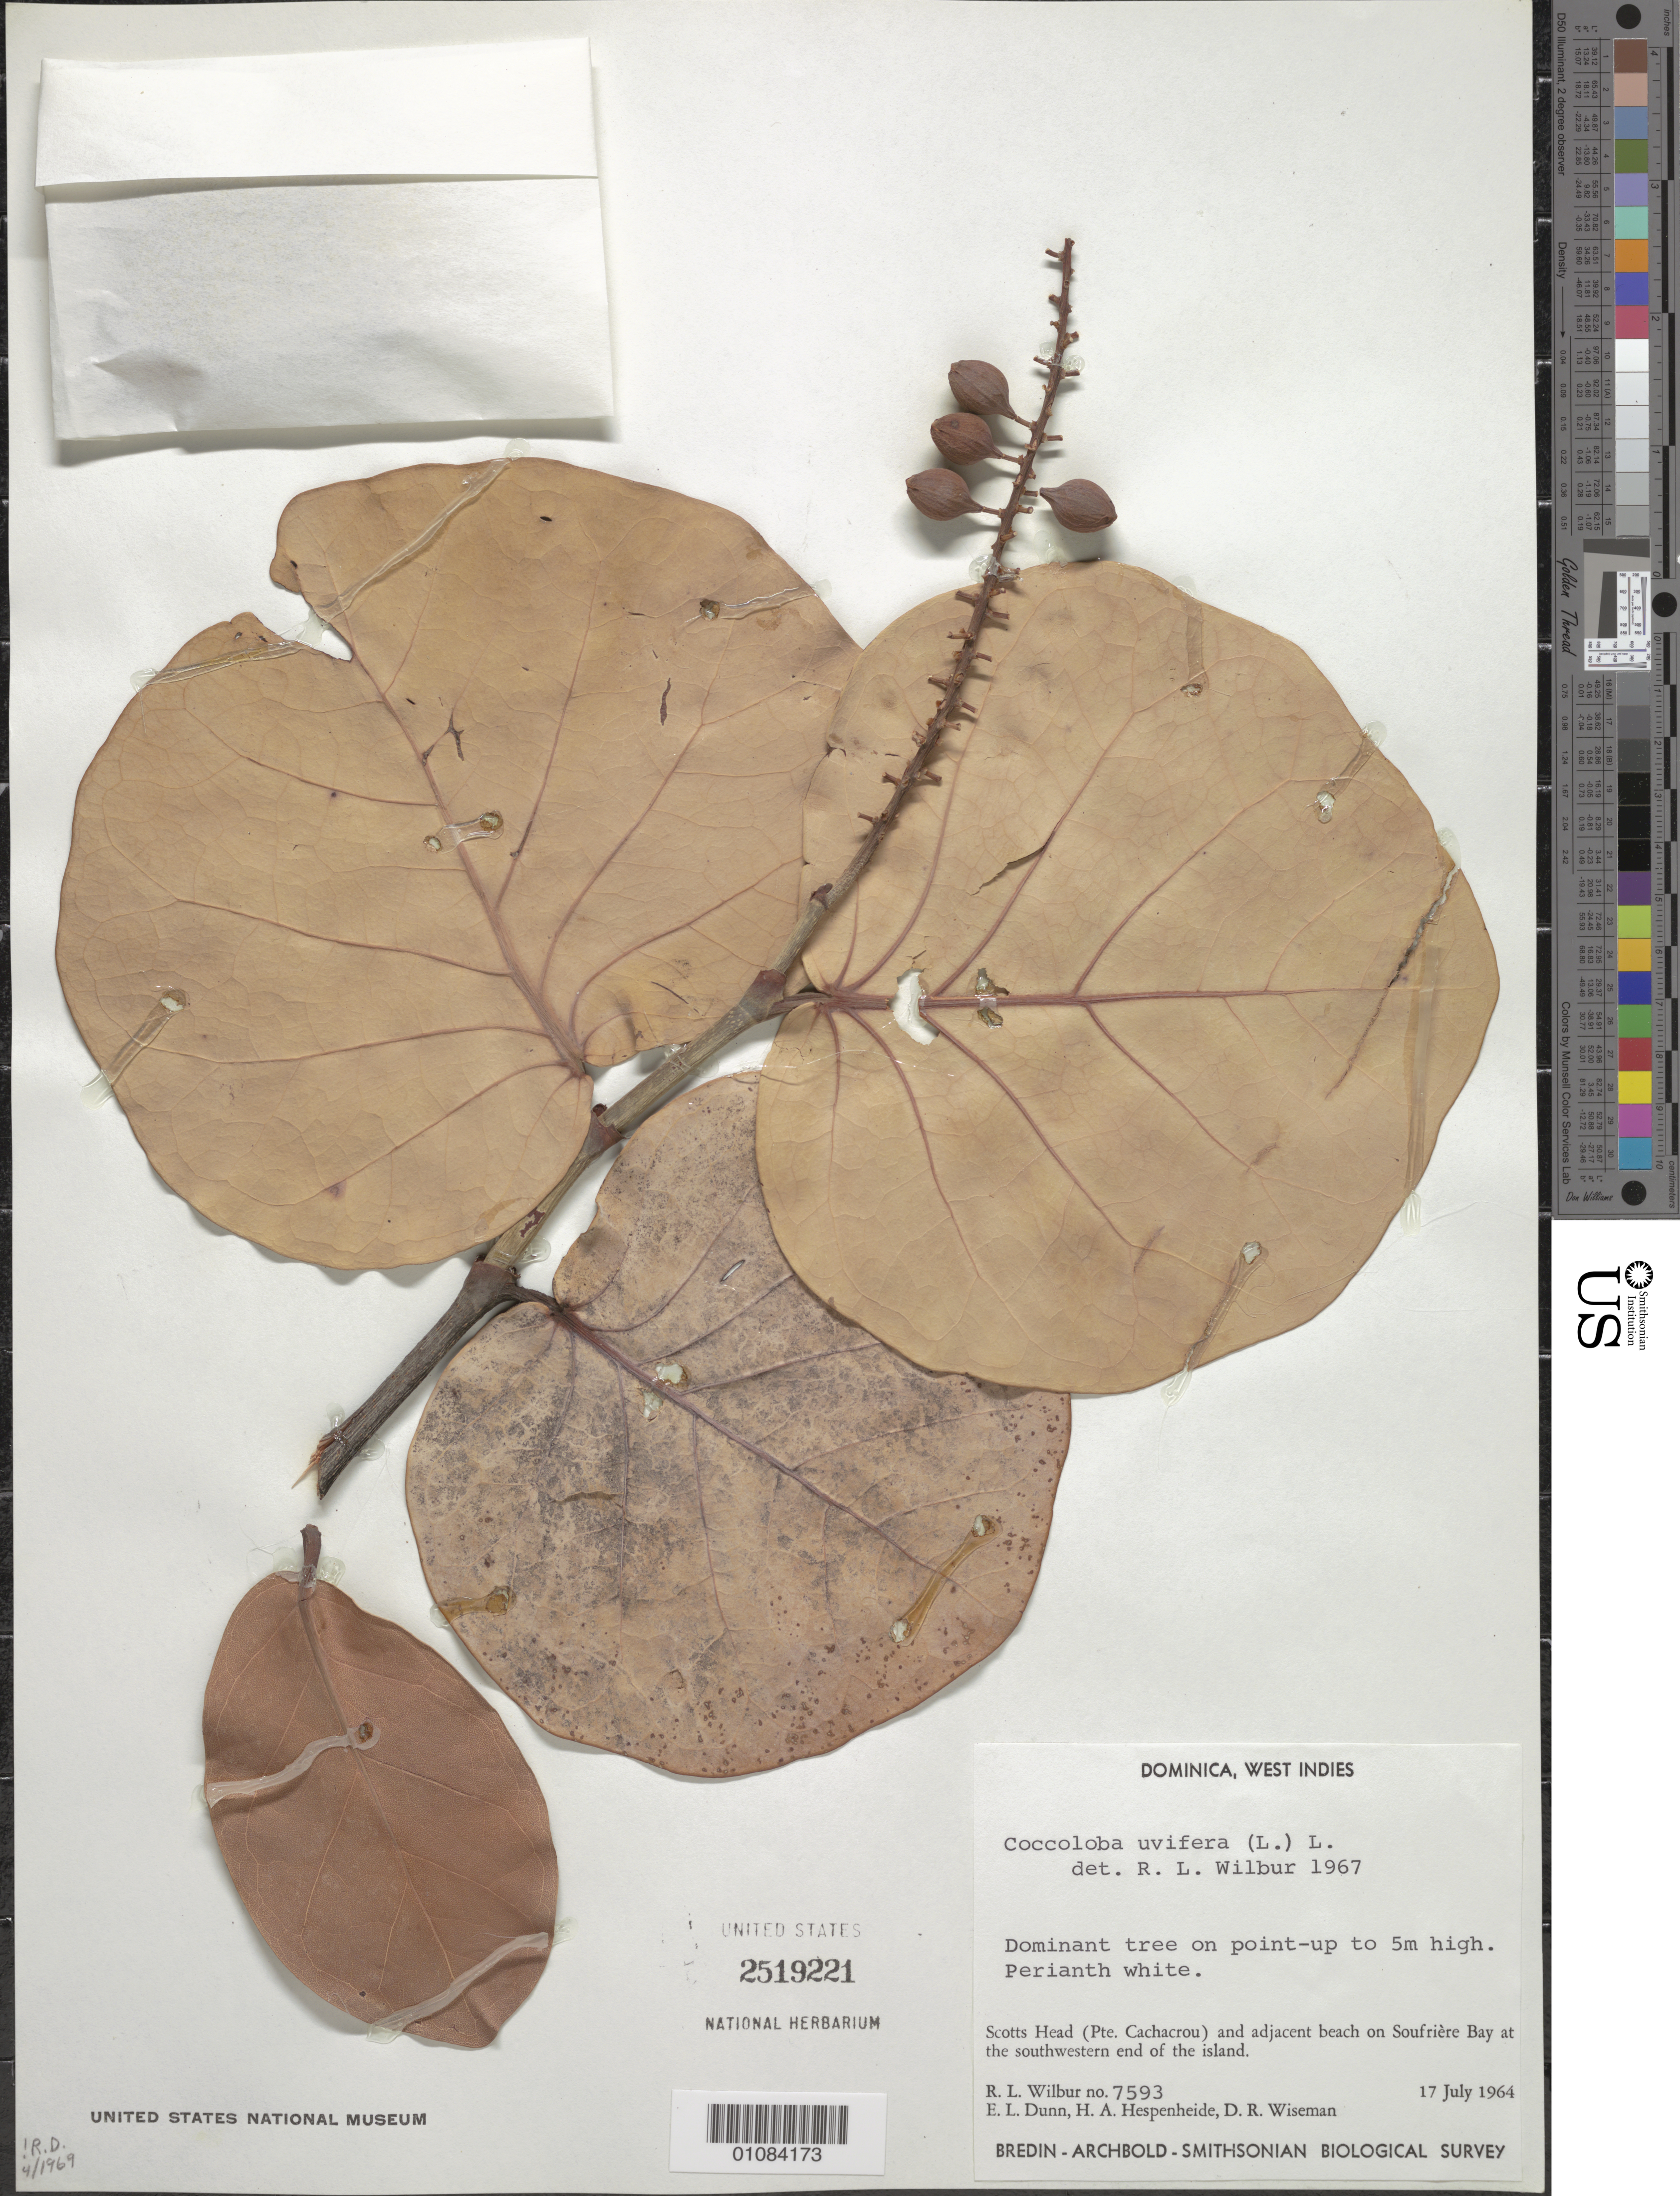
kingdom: Plantae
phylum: Tracheophyta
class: Magnoliopsida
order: Caryophyllales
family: Polygonaceae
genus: Coccoloba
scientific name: Coccoloba uvifera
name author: L.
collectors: R. L. Wilbur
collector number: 7593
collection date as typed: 17 Jul 1964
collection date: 1964-07-17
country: Dominica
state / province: St. Mark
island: Dominica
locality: Scotts Head (Pte. Cachacrou) and adjacent beach on Soufriere Bay at the southwestern end of the island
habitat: Dominant tree on point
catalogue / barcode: US 2519221